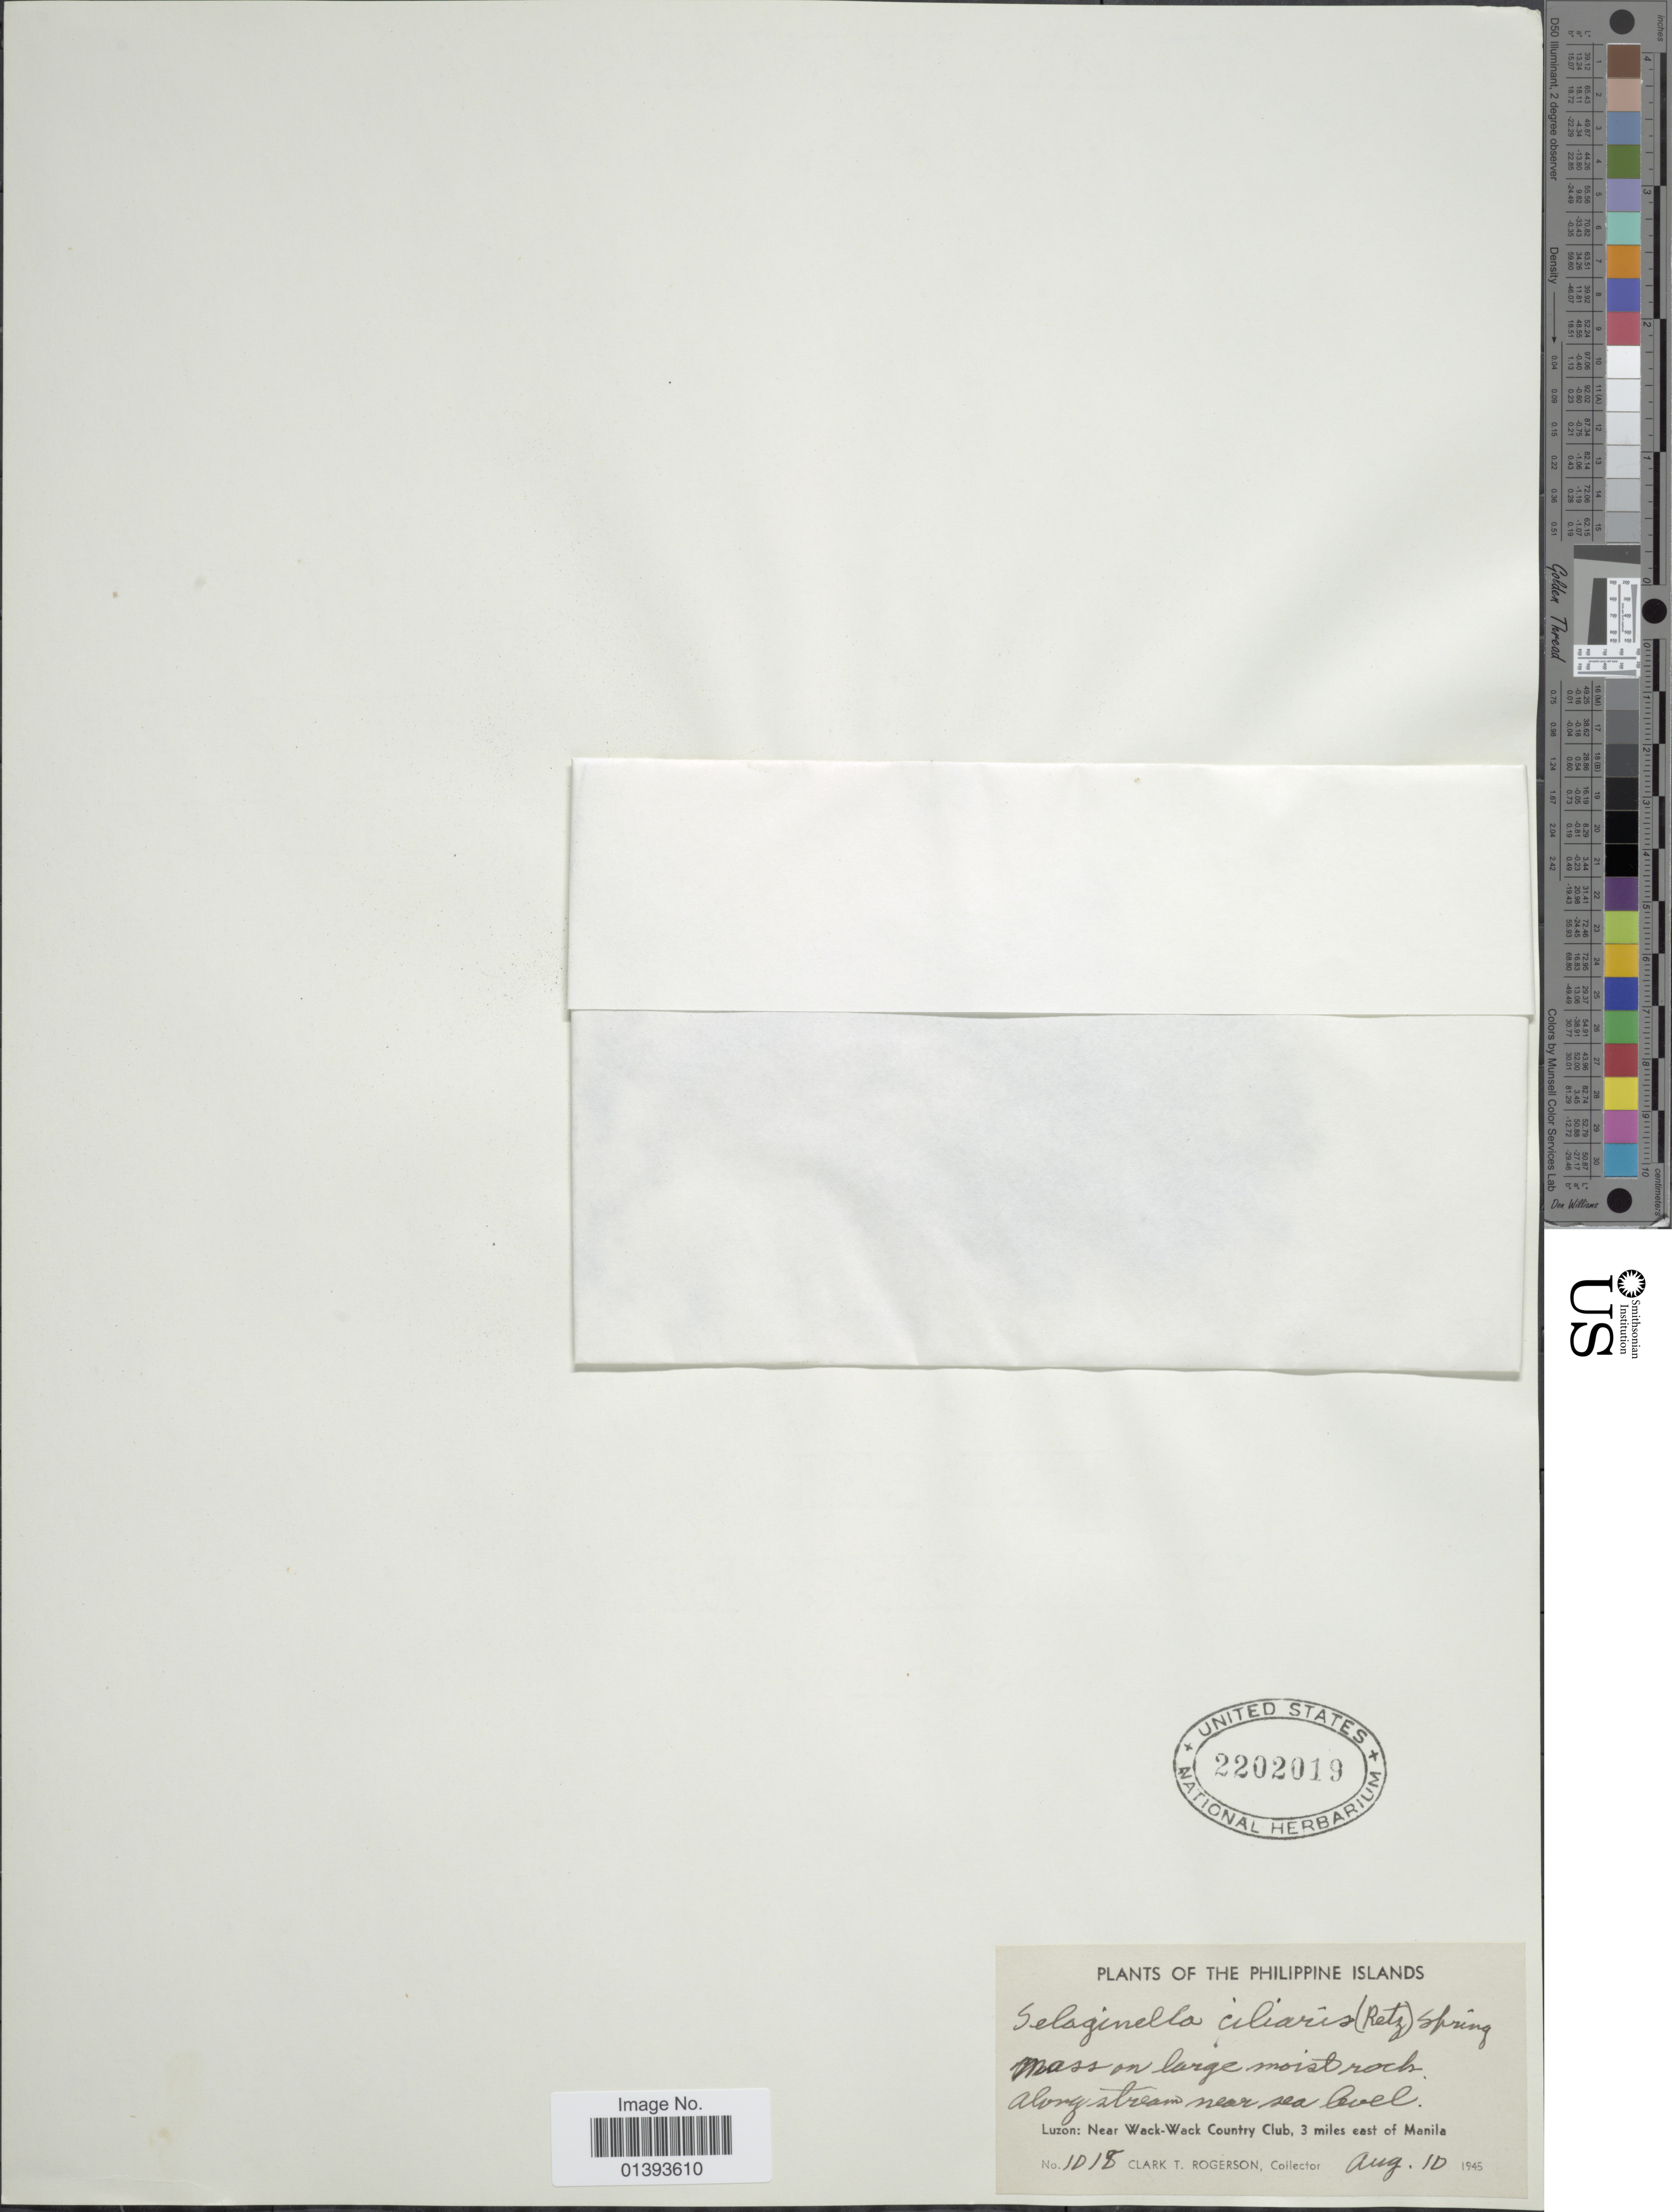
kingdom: Plantae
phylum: Tracheophyta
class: Lycopodiopsida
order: Selaginellales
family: Selaginellaceae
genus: Selaginella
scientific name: Selaginella ciliaris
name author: (Retz.) Spring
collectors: C. Rogerson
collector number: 1018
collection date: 1945-08-10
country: Philippines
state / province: Central Luzon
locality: Mass on large moist rock, along stream near sea level, Luzon: near Wack-Wack Country Club, 3miles east of Manila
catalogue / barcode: US 2202019